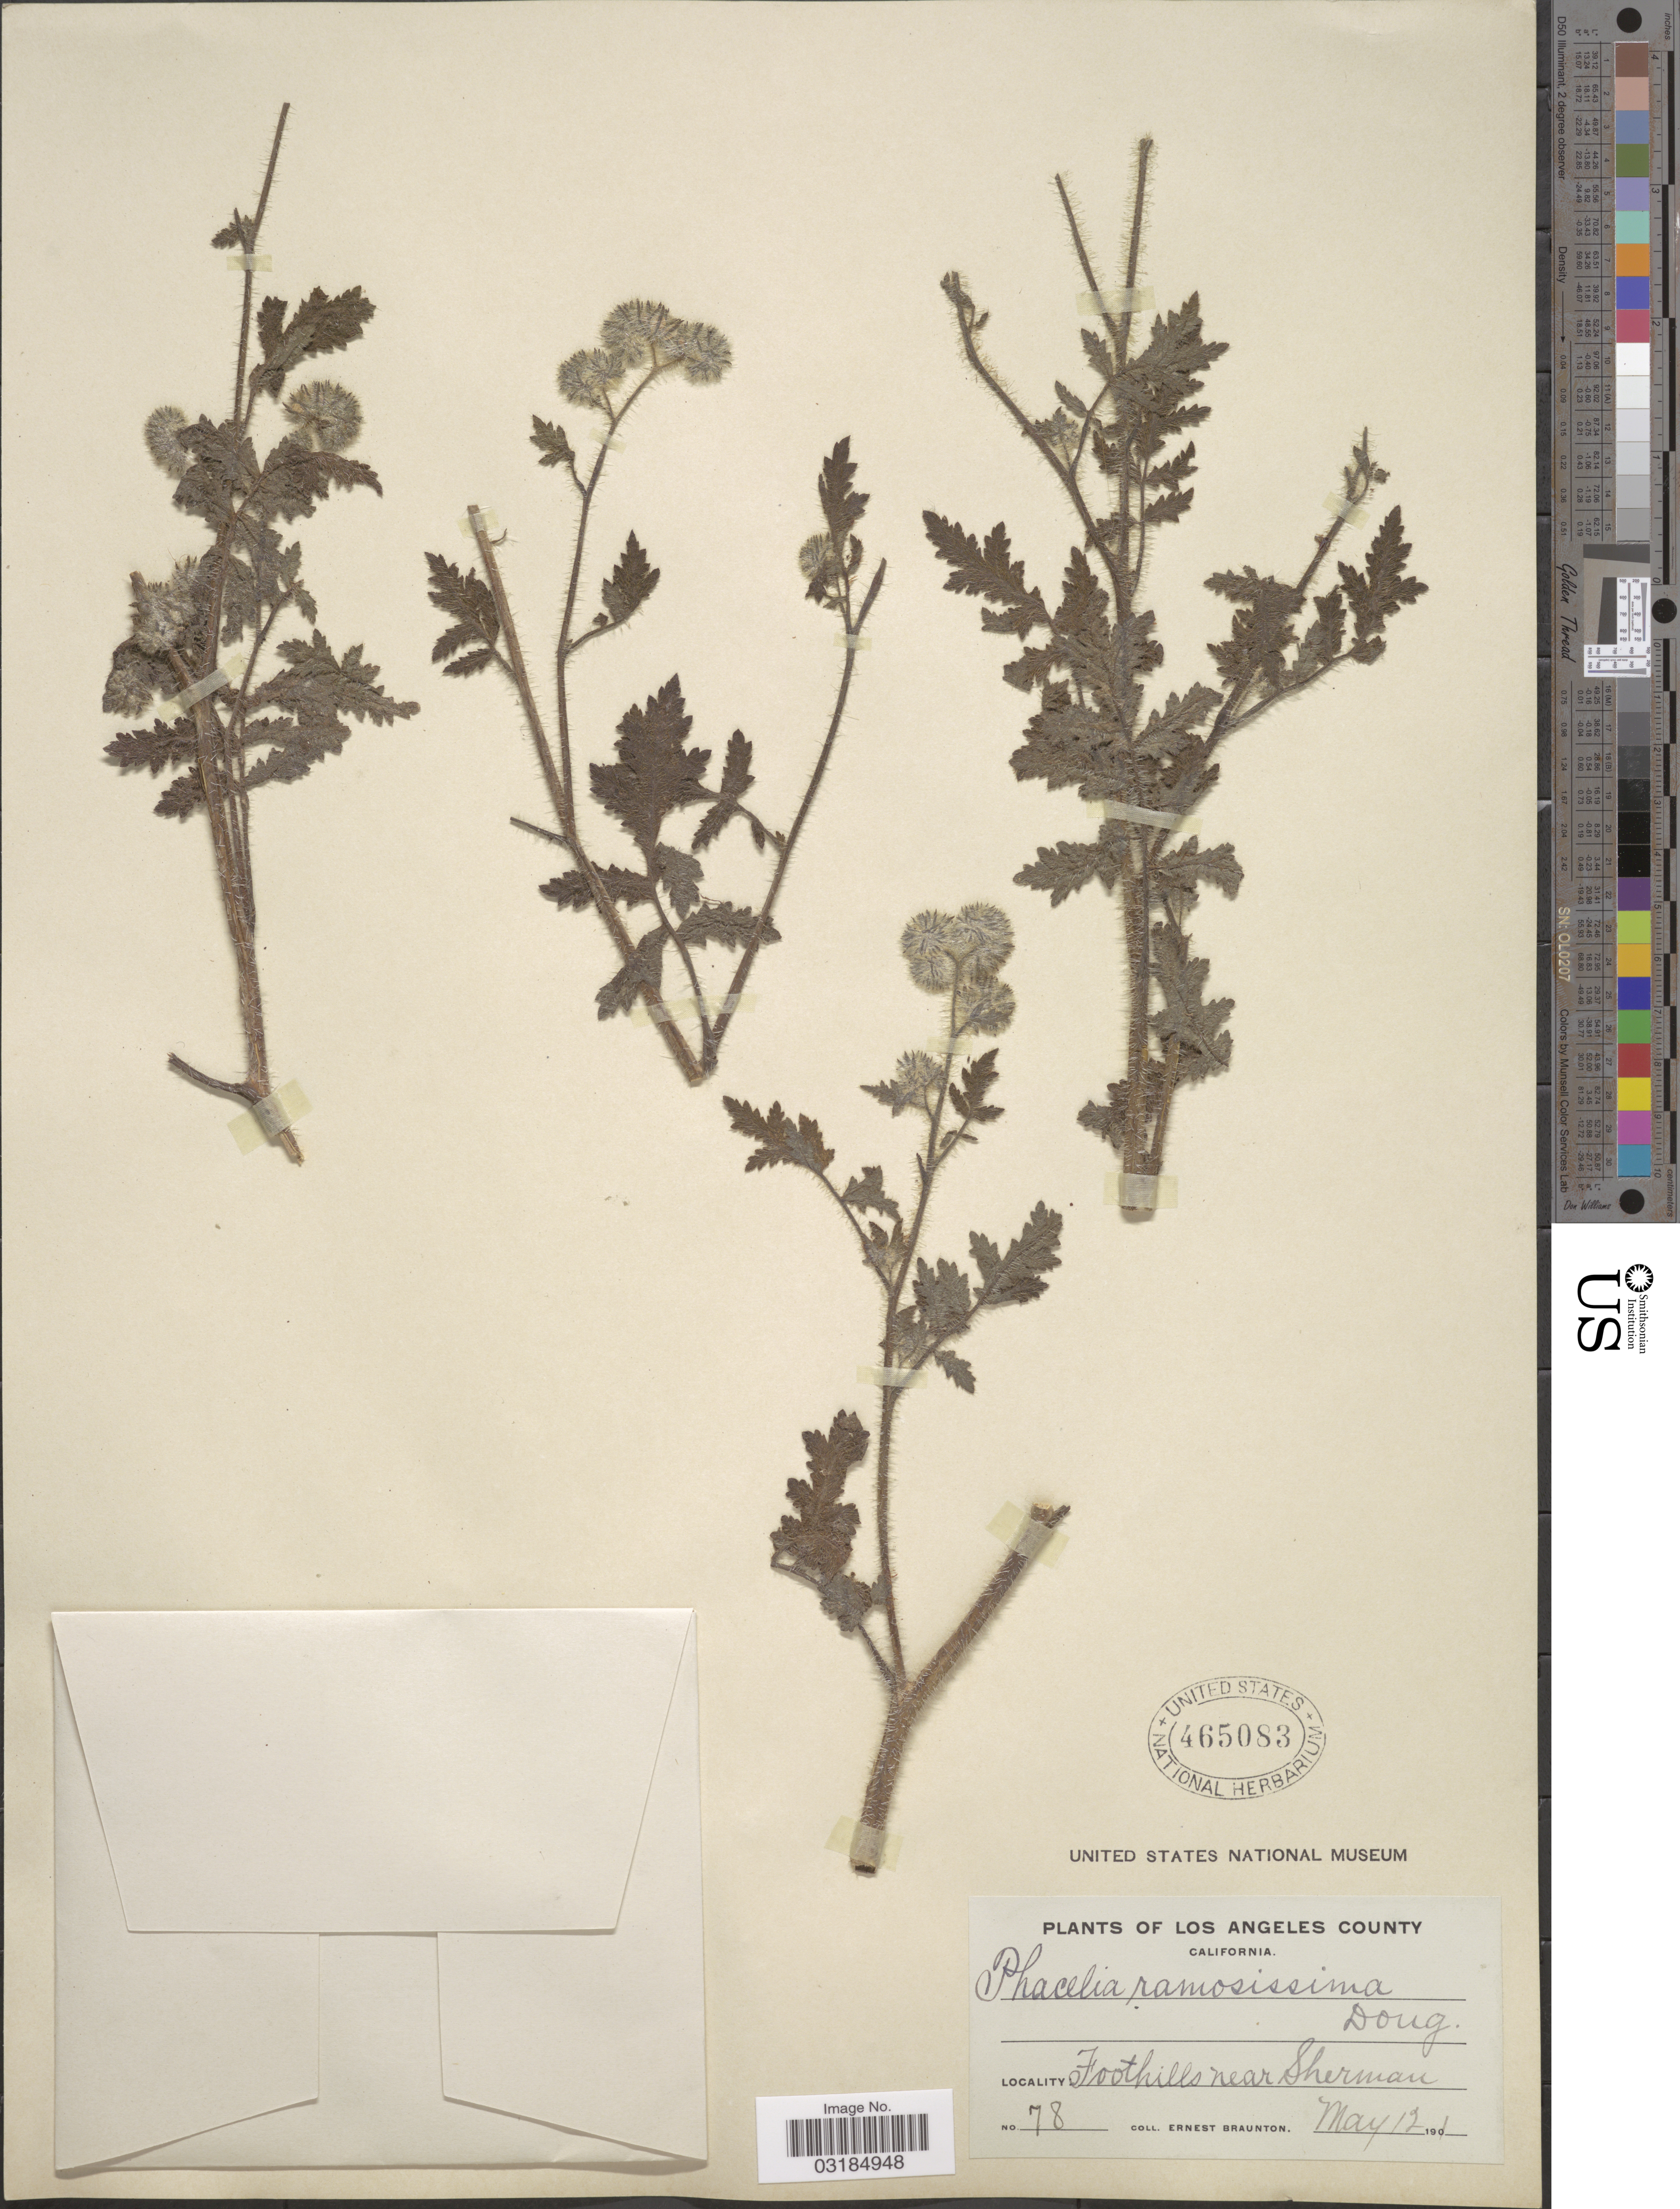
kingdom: Plantae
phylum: Tracheophyta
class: Magnoliopsida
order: Boraginales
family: Hydrophyllaceae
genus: Phacelia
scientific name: Phacelia cicutaria var. hispida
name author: (A. Gray) J.T. Howell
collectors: E. Braunton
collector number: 78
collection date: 1901-05-12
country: United States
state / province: California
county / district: Los Angeles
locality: Los Angeles County. Foothills near Sherman.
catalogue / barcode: US 465083